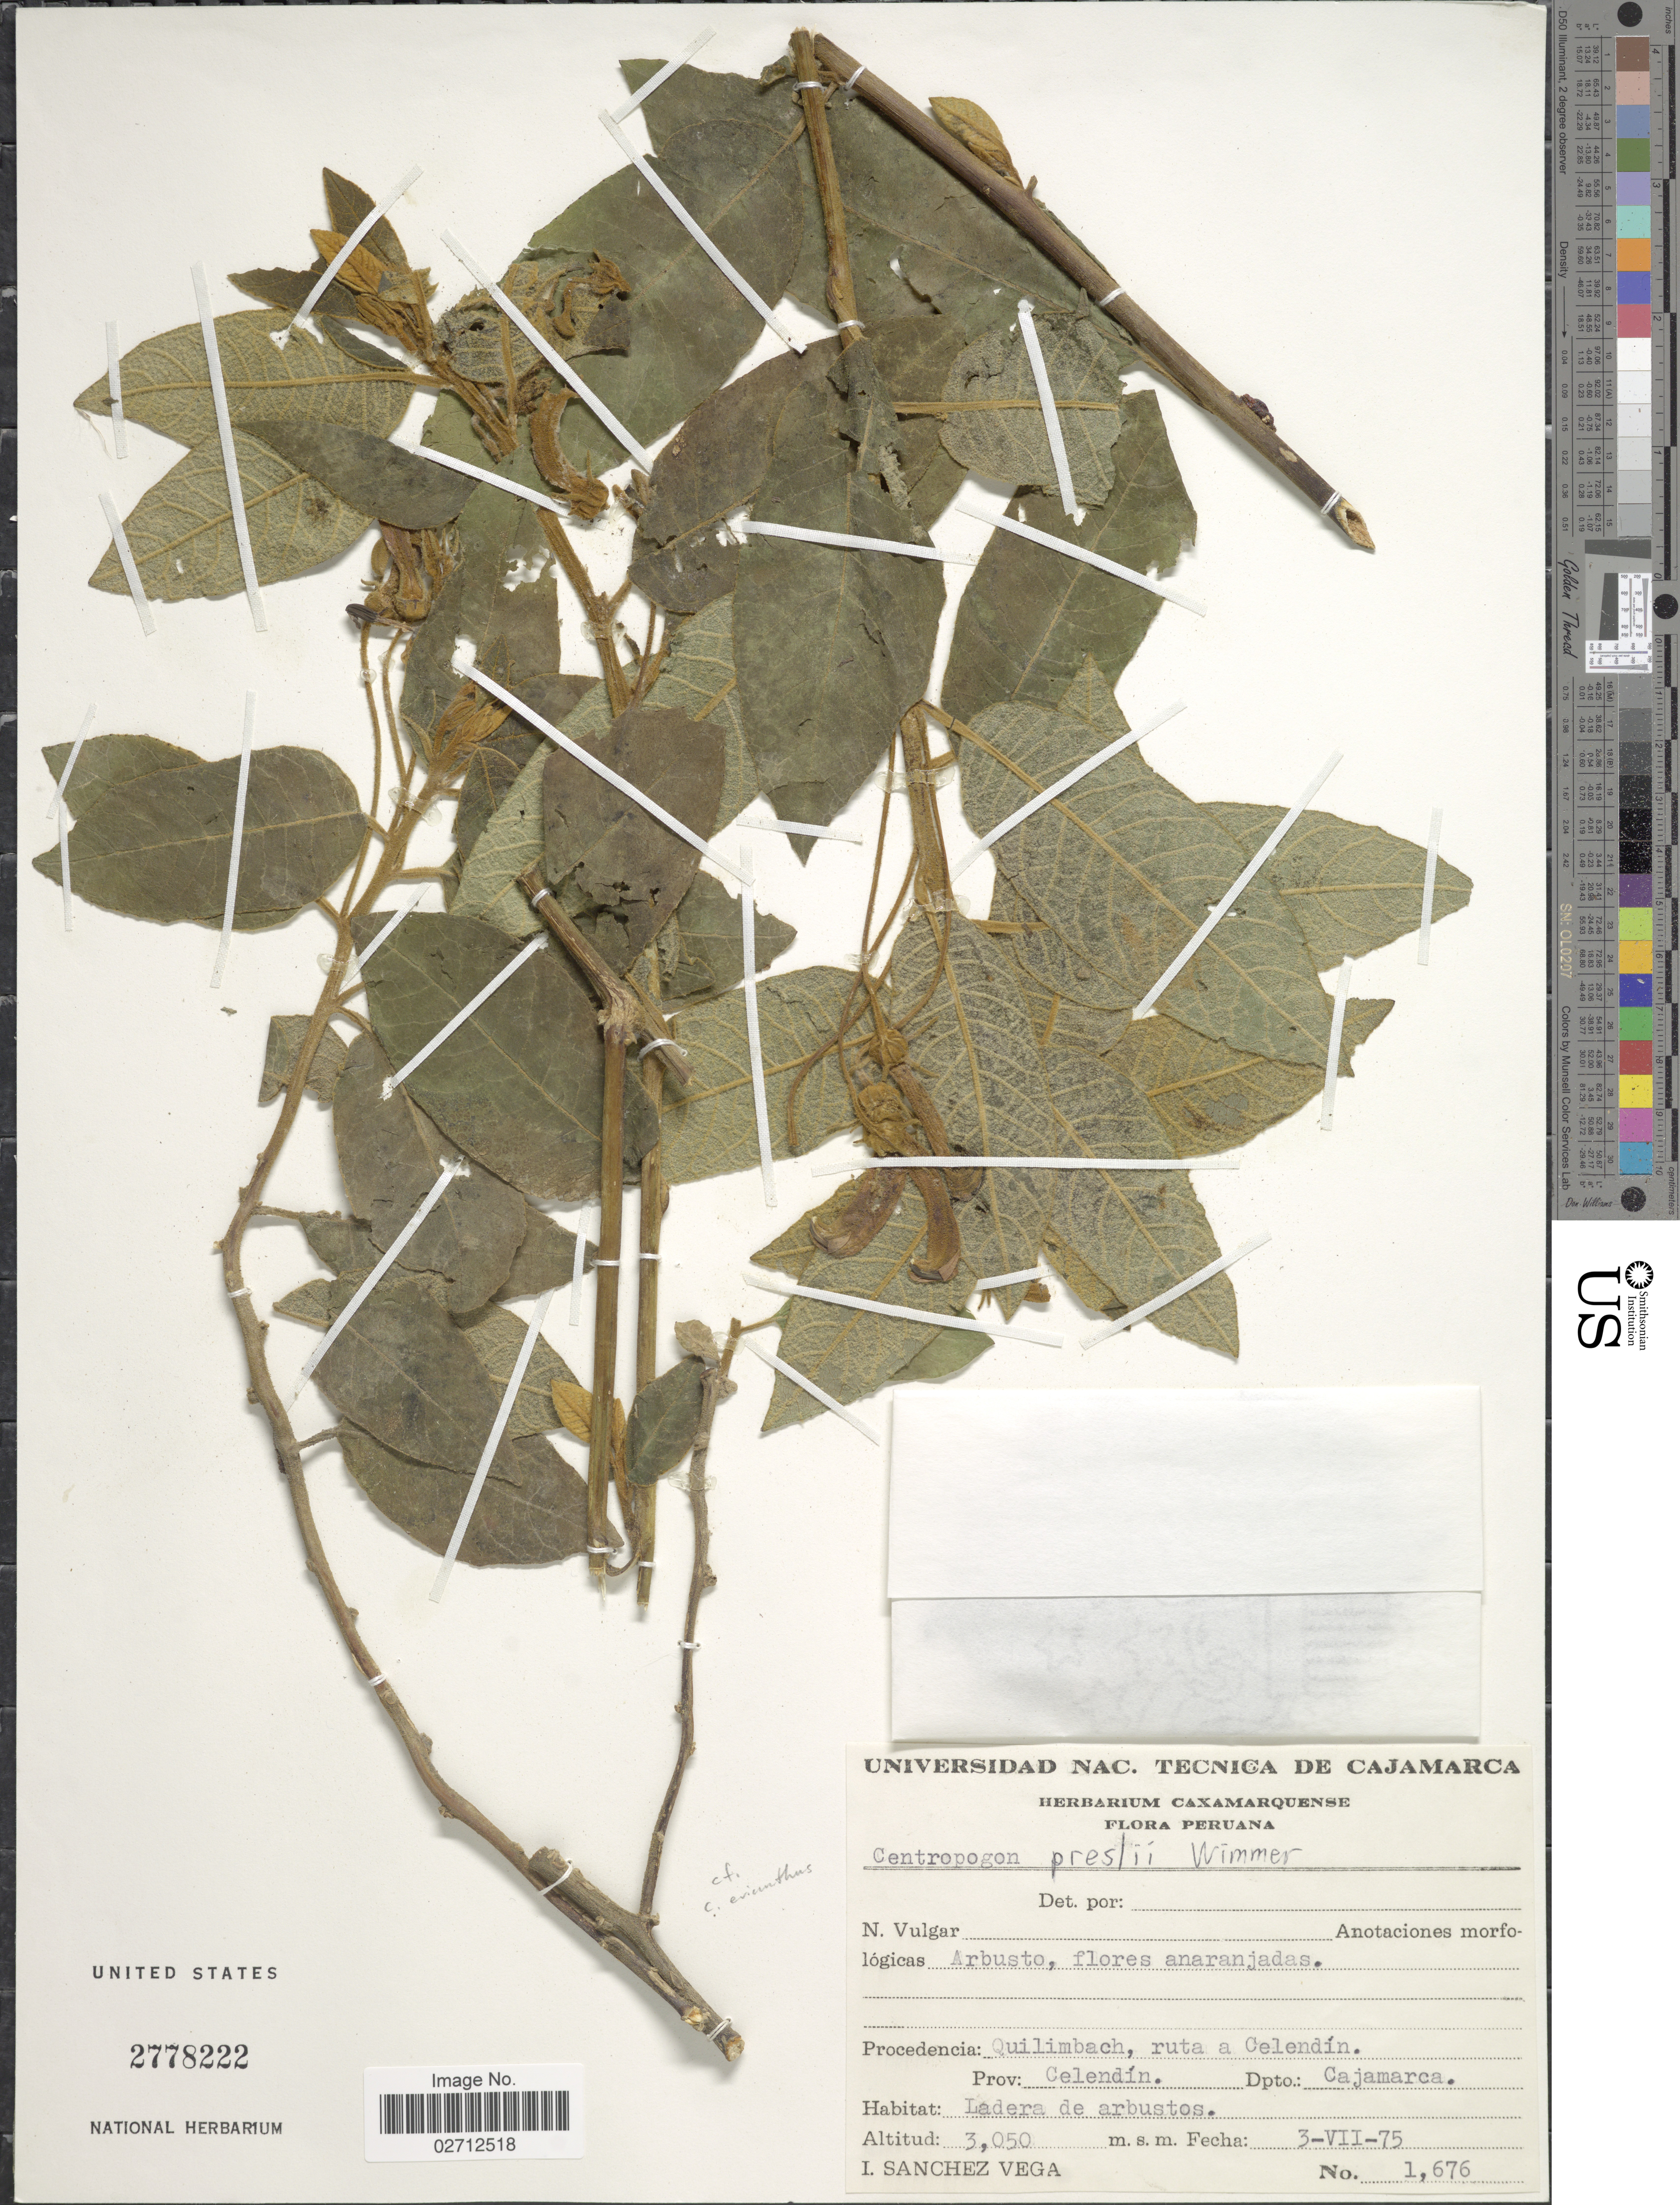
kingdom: Plantae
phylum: Tracheophyta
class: Magnoliopsida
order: Asterales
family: Campanulaceae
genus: Centropogon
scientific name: Centropogon preslii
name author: E. Wimm.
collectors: I. Sánchez Vega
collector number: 1676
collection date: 1975-07-03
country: Peru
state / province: Cajamarca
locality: Quilimbach, ruta a Celendín, Prov: Celendín, Dpto: Cajamarca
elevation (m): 3050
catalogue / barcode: US 2778222